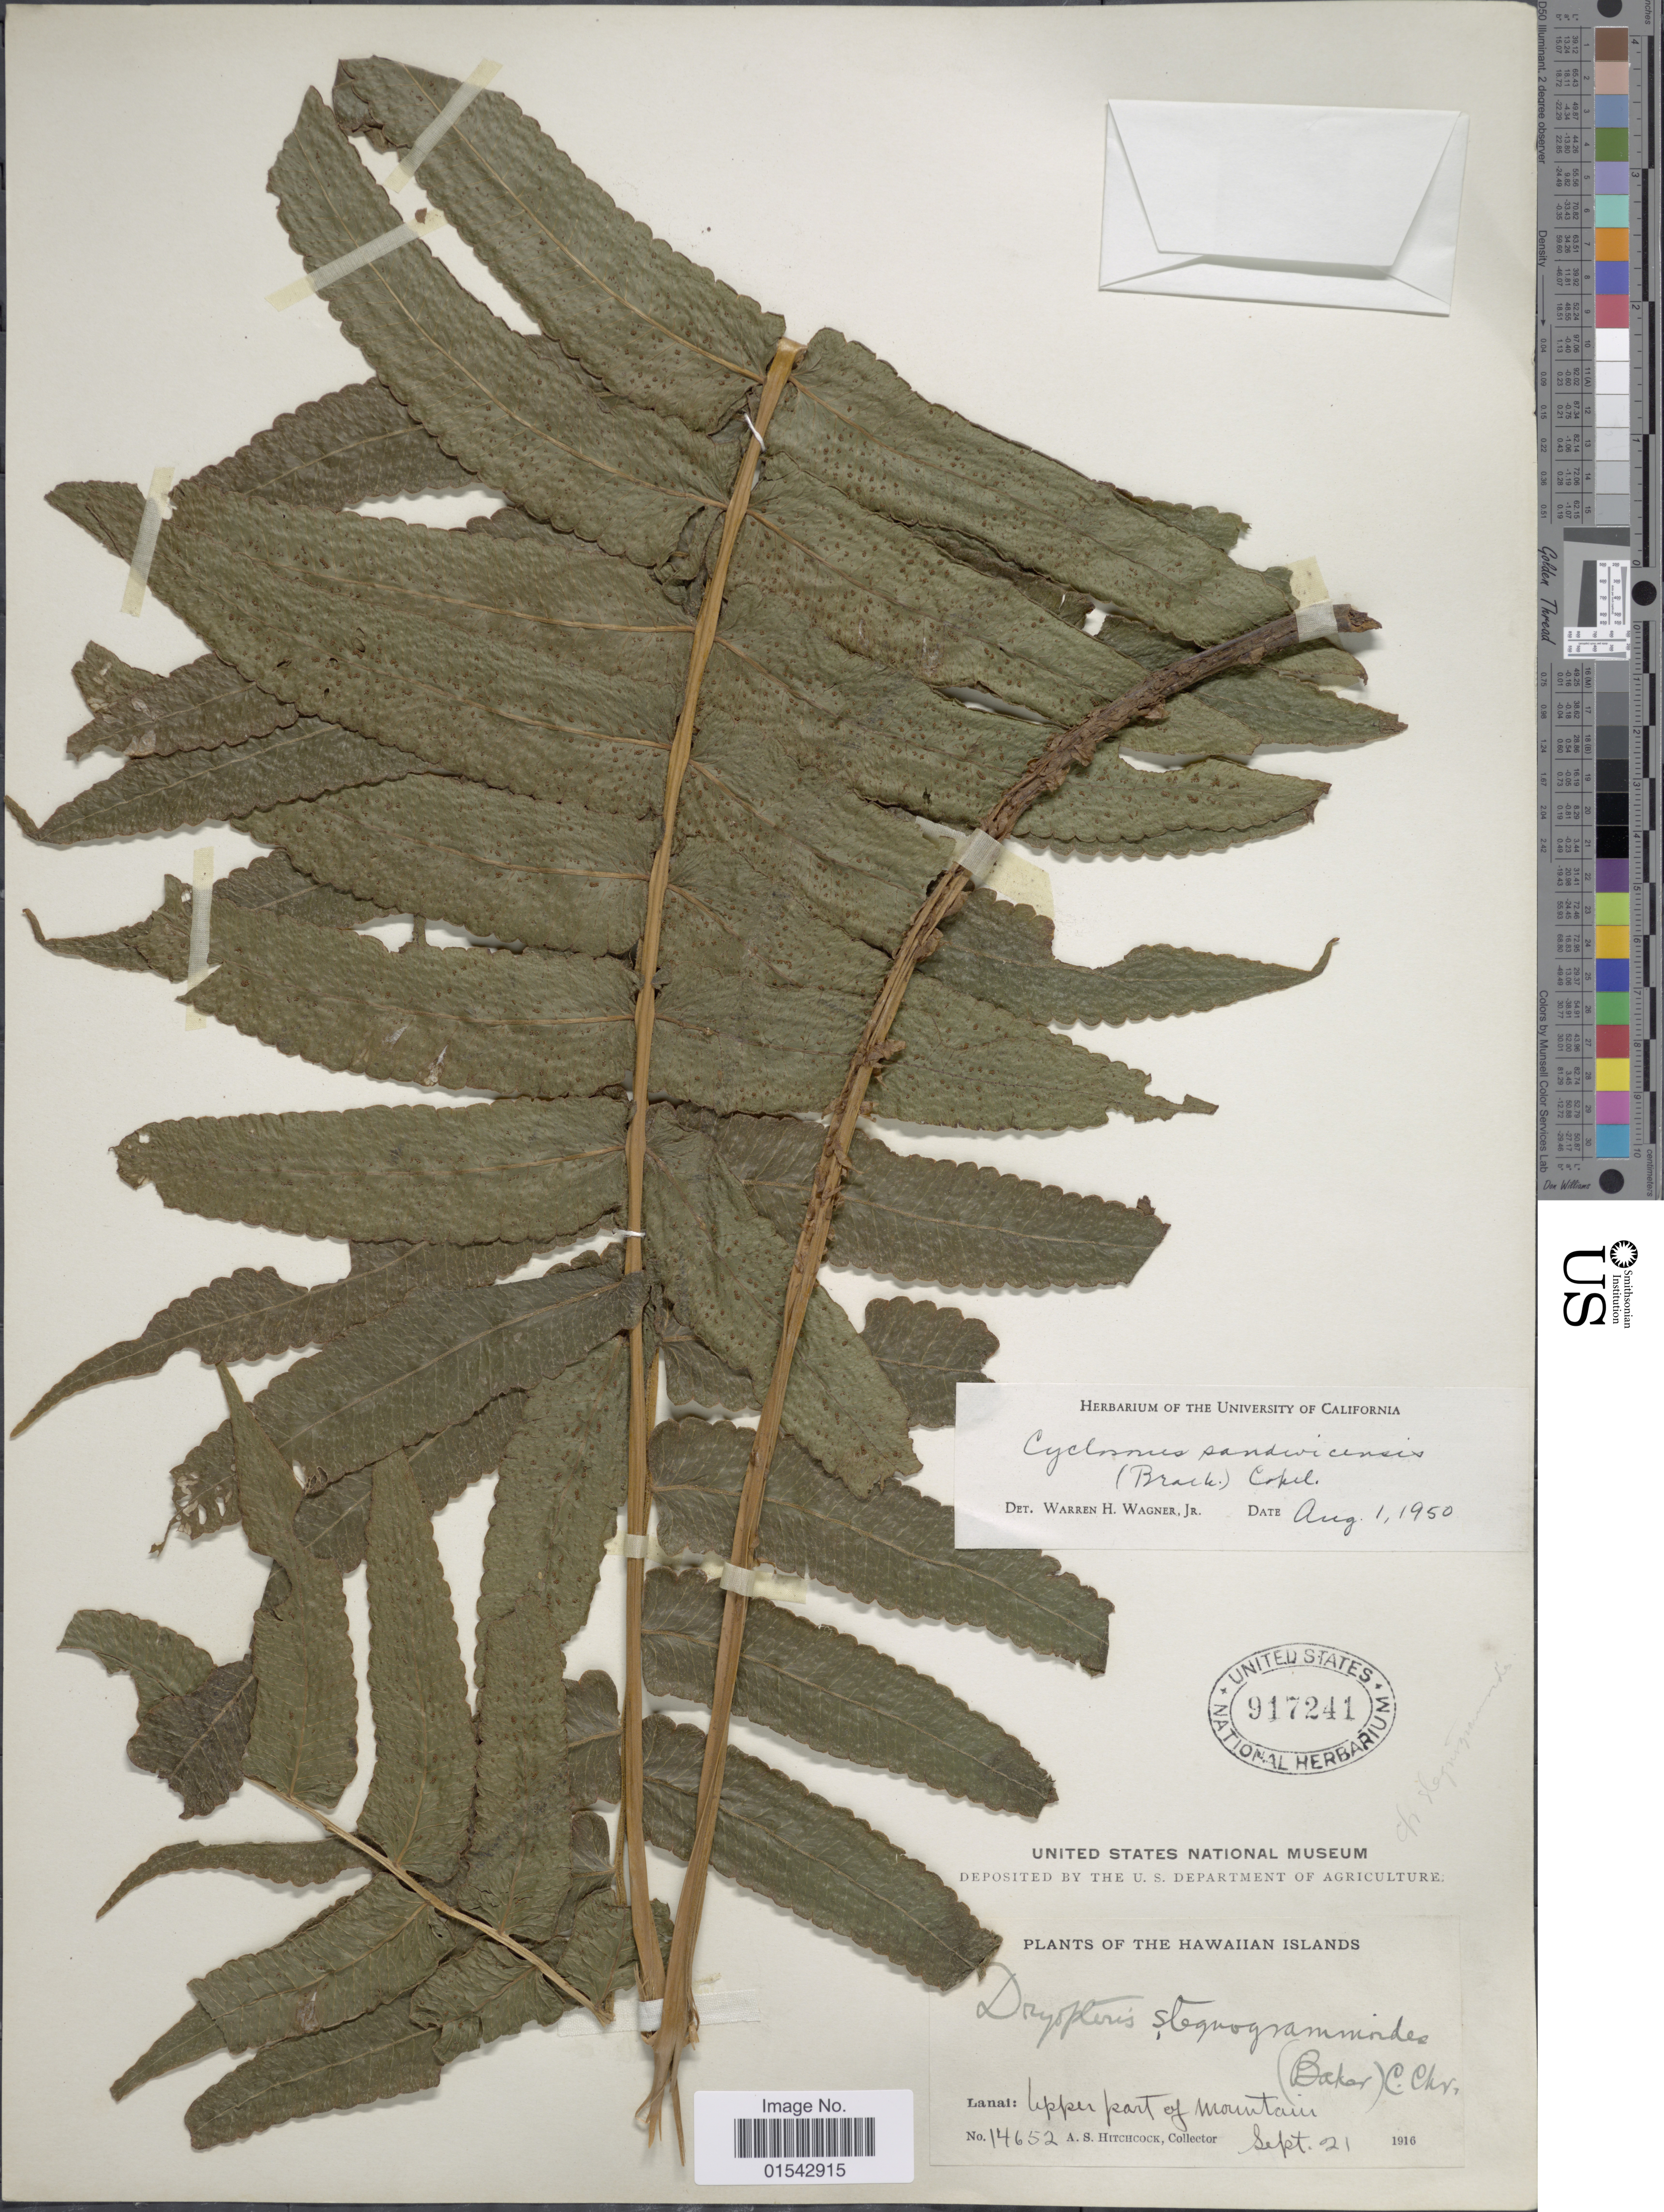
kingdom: Plantae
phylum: Tracheophyta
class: Polypodiopsida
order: Polypodiales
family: Thelypteridaceae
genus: Cyclosorus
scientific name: Cyclosorus sandwicensis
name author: Copel.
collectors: A. S. Hitchcock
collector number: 14652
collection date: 1916-09-21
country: United States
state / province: Hawaii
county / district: Maui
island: Lana'i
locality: Lanal: Lipper part of mountain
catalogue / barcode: US 917241